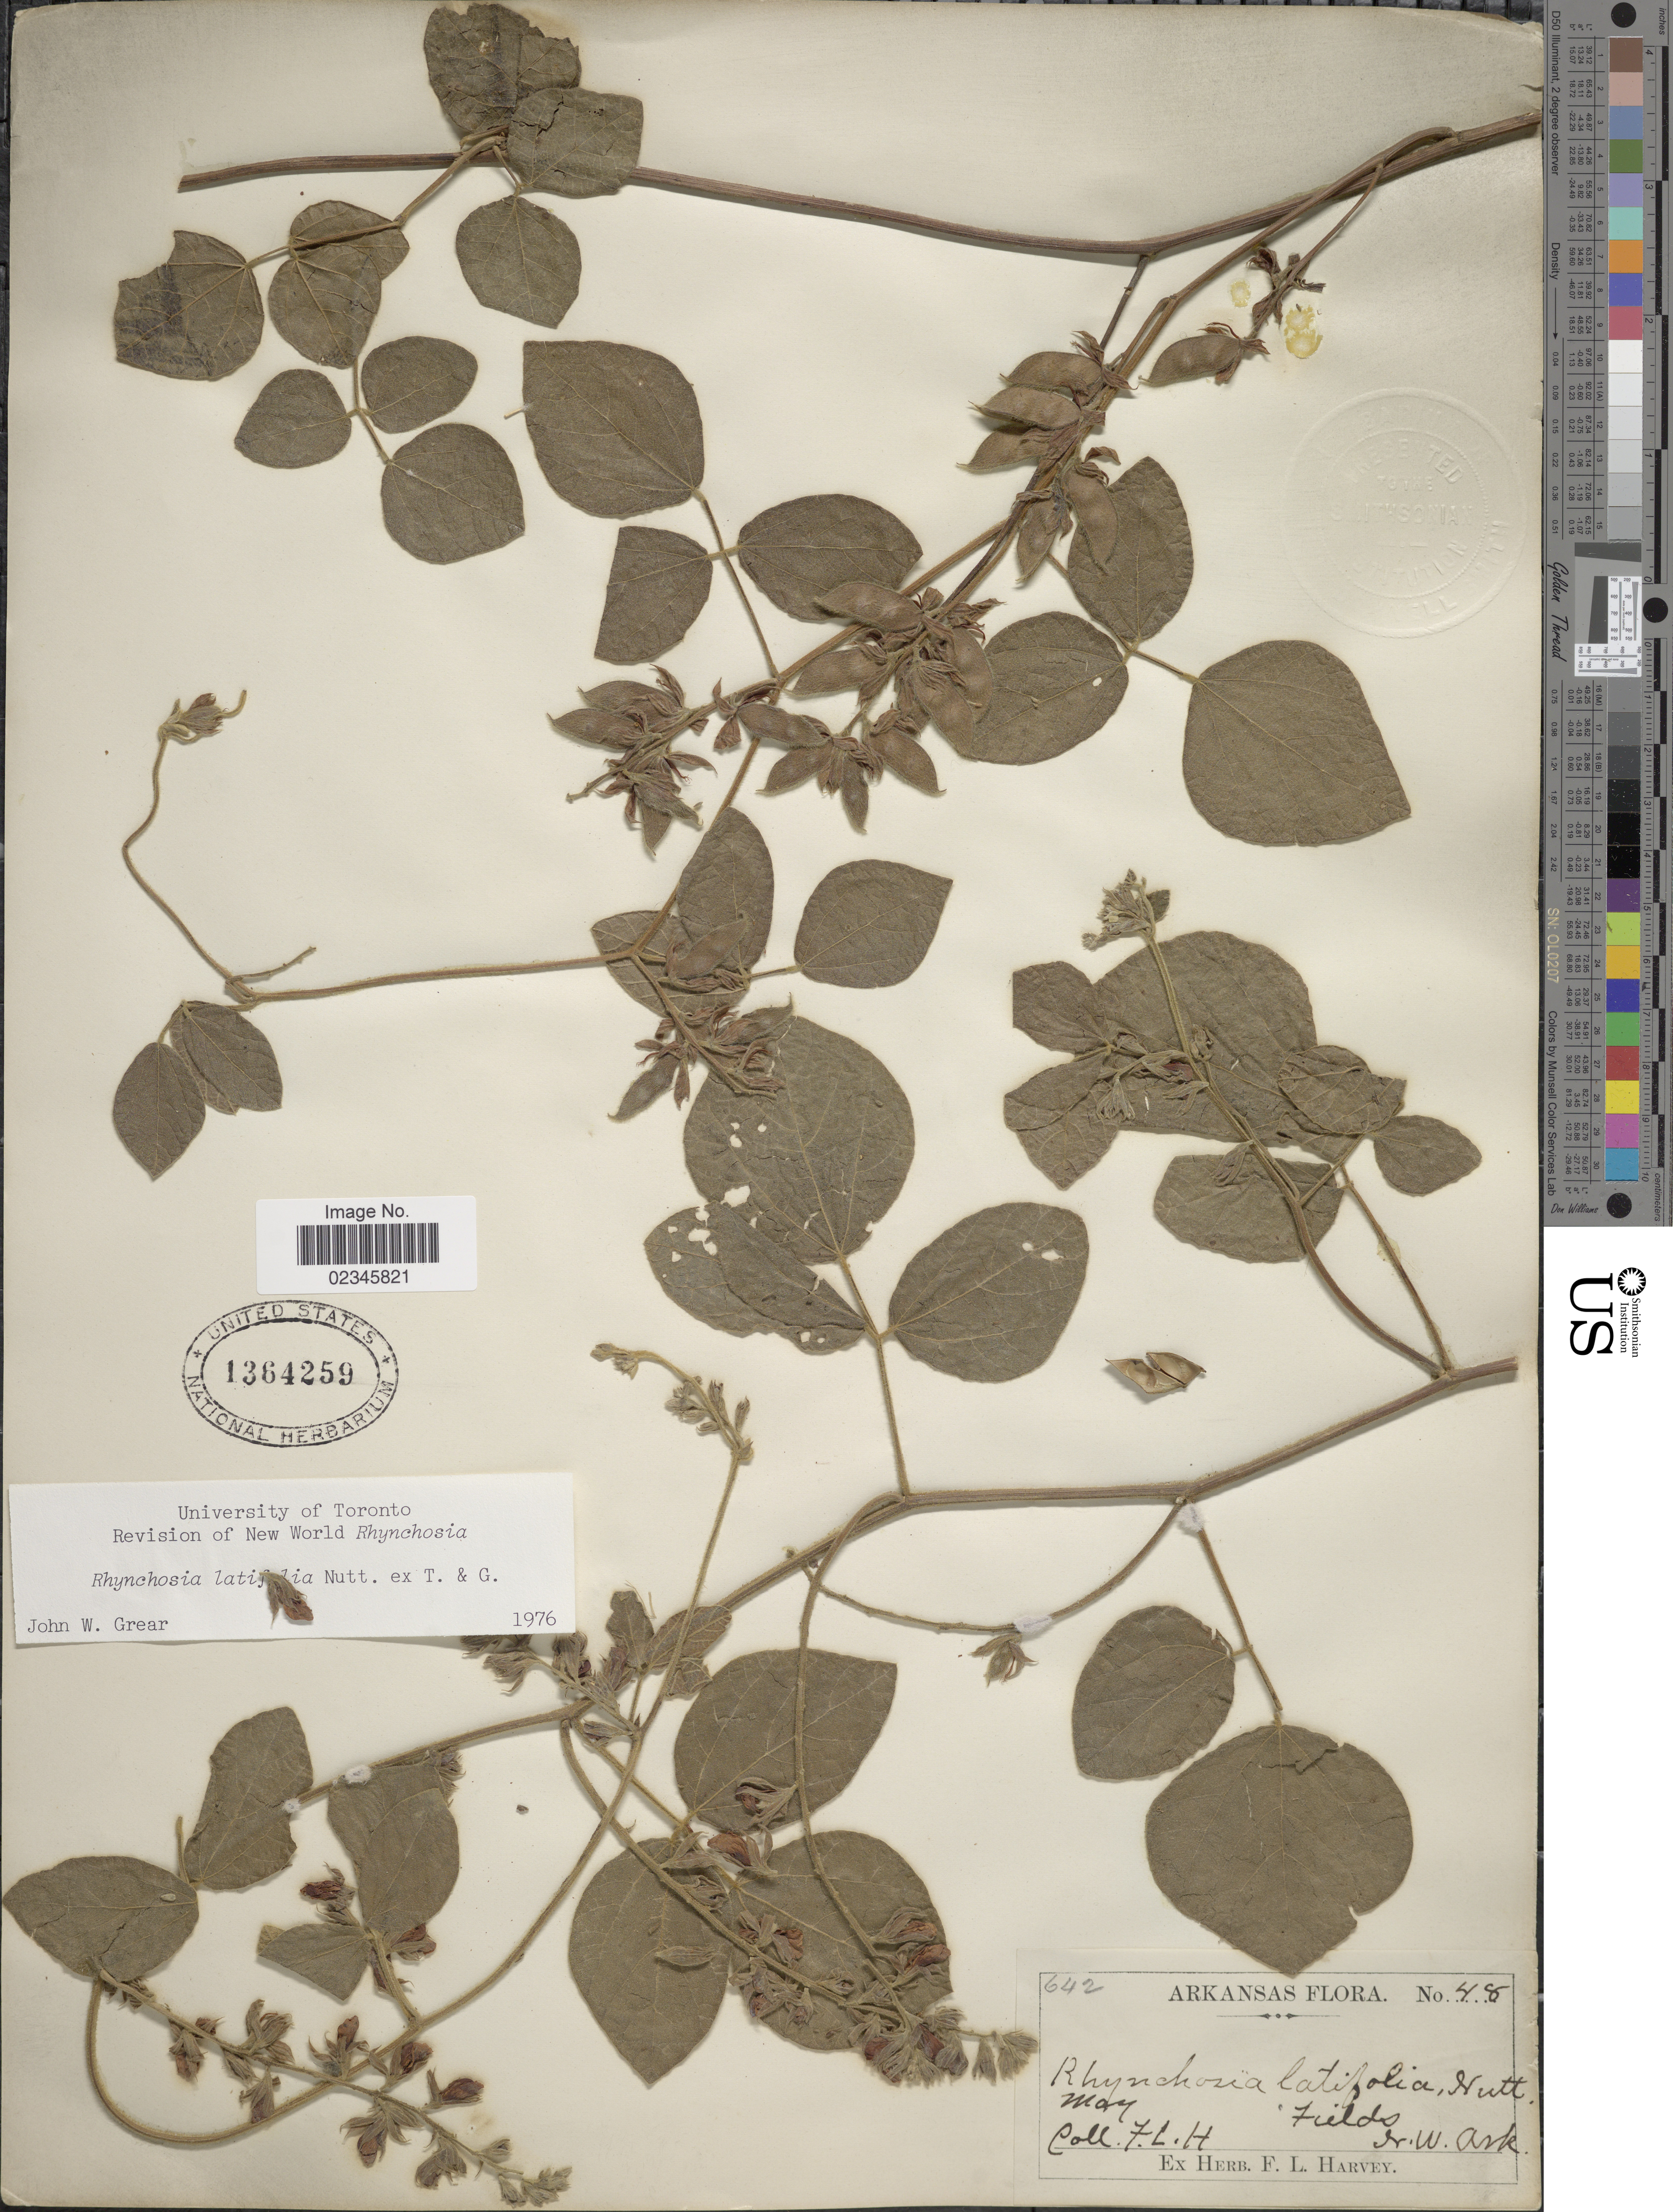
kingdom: Plantae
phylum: Tracheophyta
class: Magnoliopsida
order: Fabales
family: Fabaceae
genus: Rhynchosia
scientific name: Rhynchosia latifolia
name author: Nutt. ex Torr. & A. Gray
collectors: F. L. Harvey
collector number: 48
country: United States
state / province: Arkansas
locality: Fields, N.W. Ark.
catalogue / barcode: US 1364259